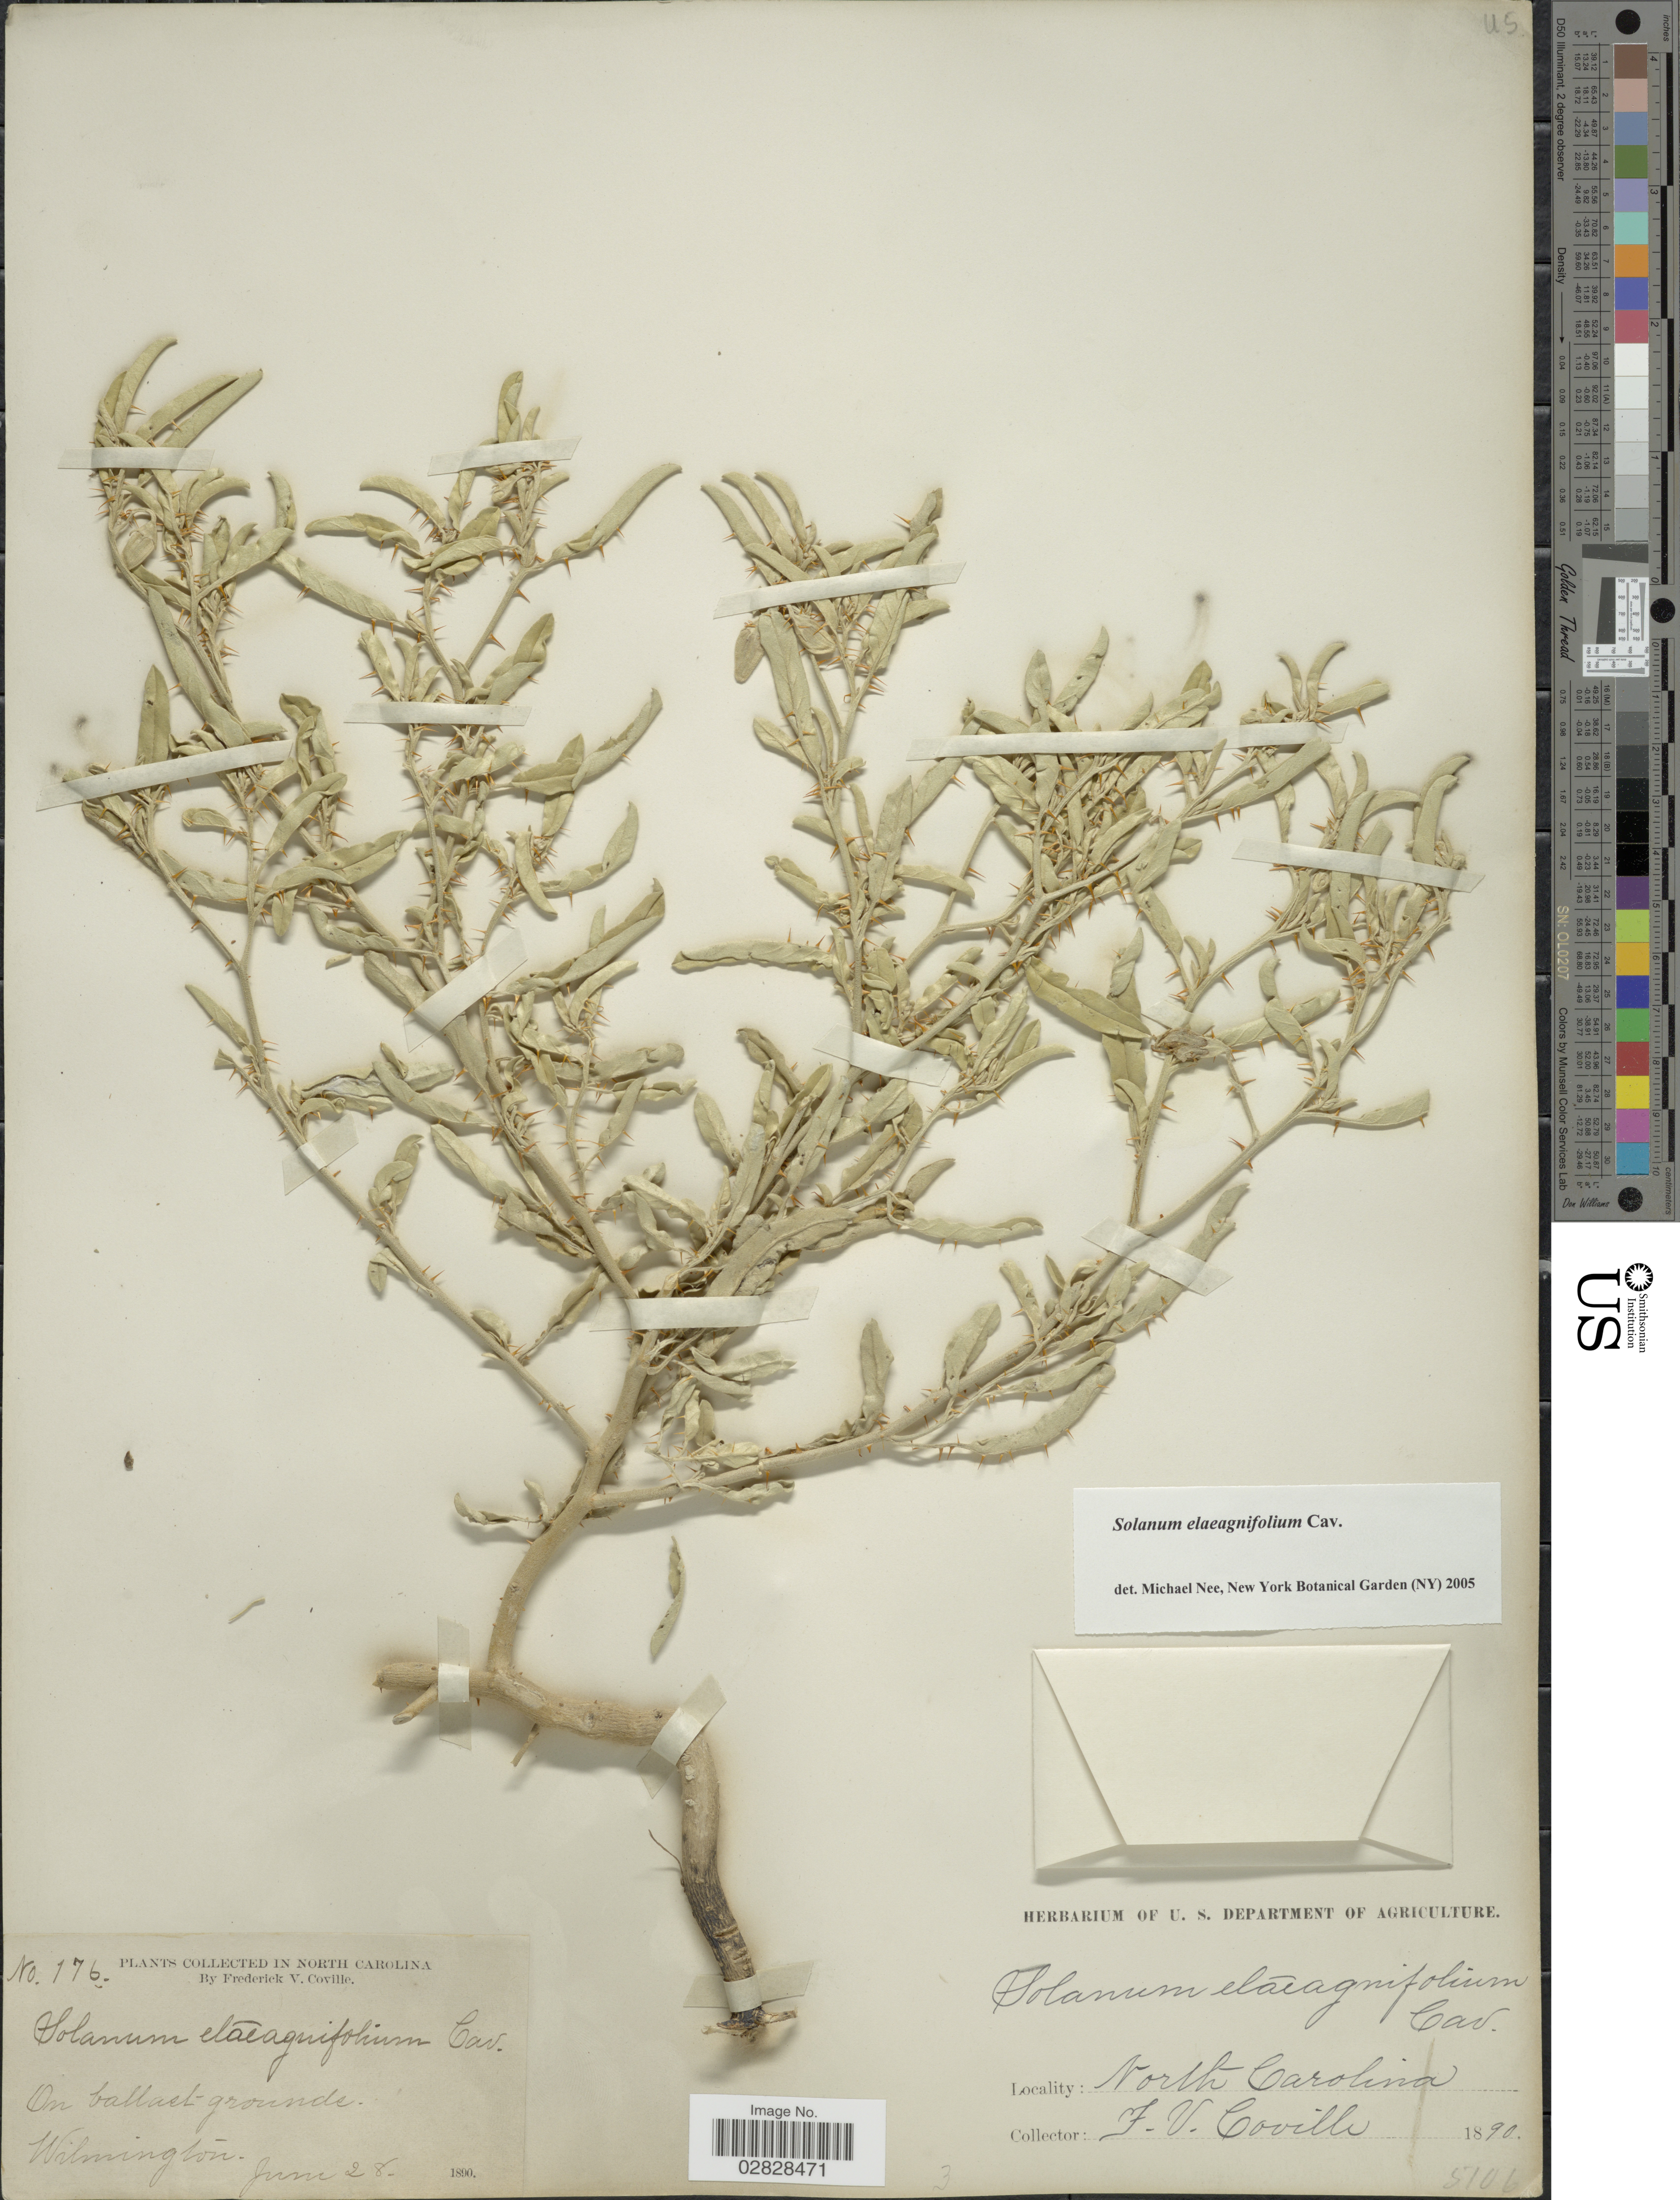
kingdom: Plantae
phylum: Tracheophyta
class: Magnoliopsida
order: Solanales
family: Solanaceae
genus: Solanum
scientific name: Solanum elaeagnifolium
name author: Cav.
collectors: F. V. Coville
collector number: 176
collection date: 1890-06-28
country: United States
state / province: North Carolina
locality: On ballast grounds. Wilmington.